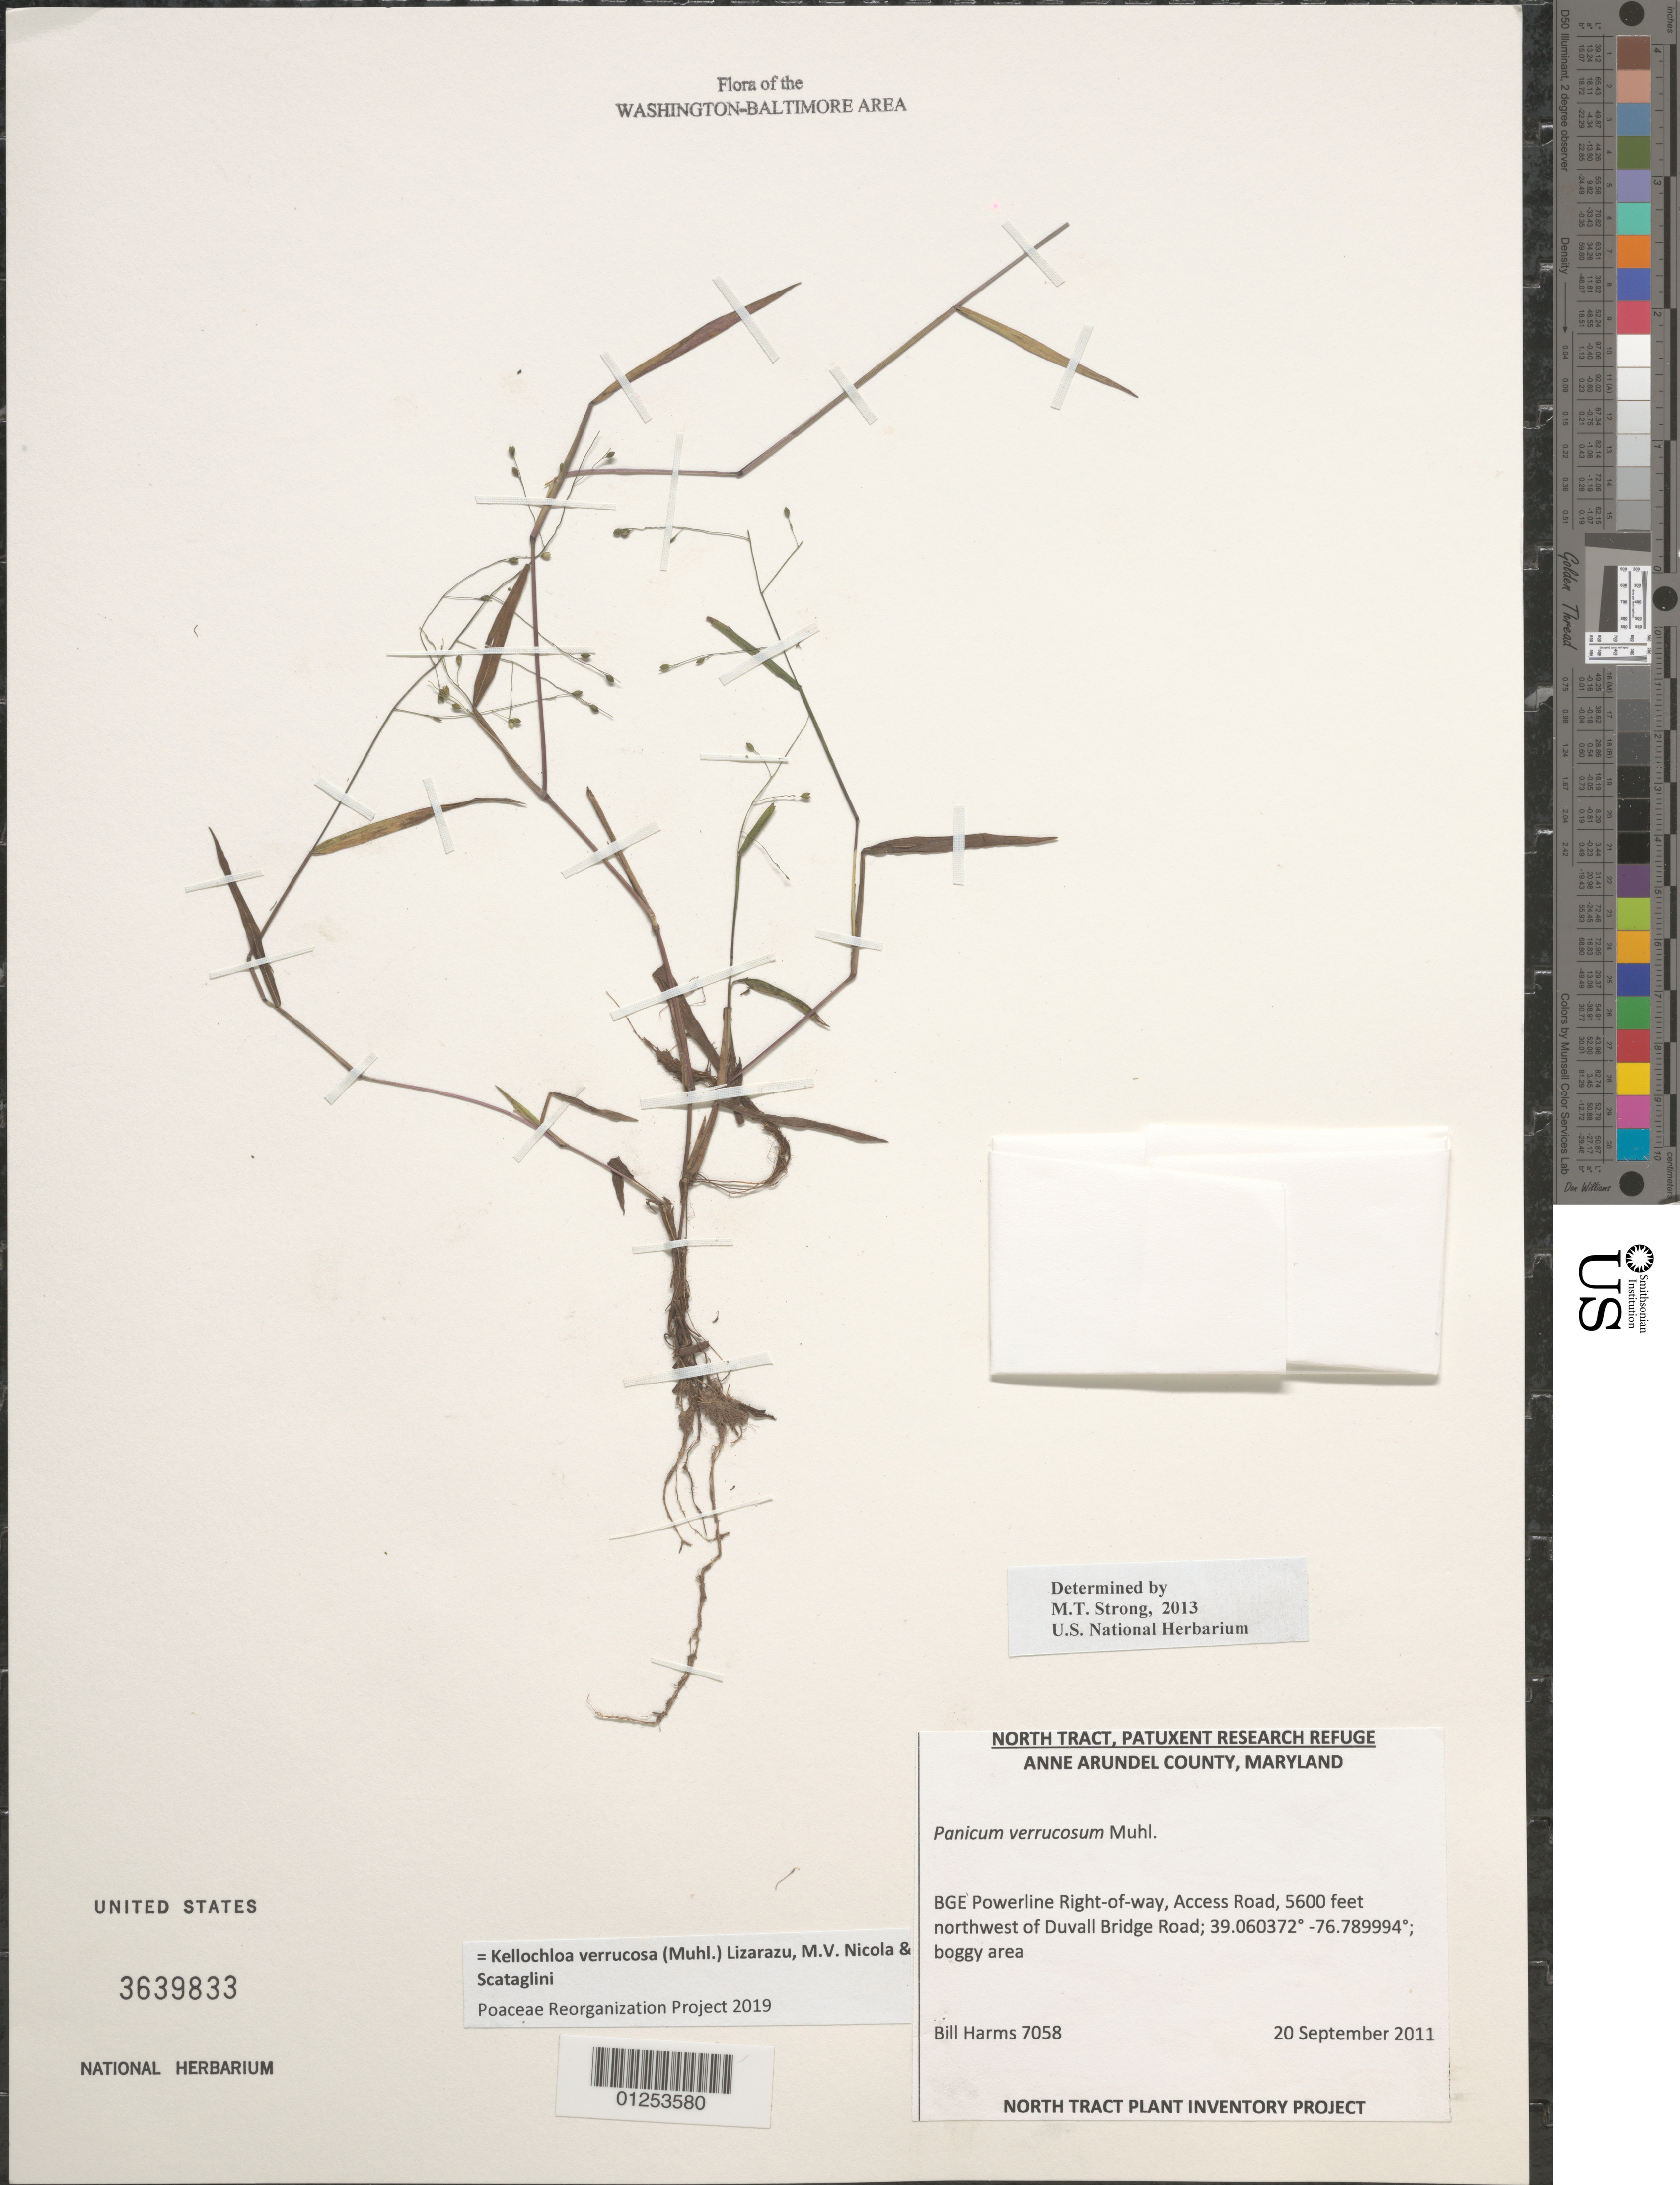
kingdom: Plantae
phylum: Tracheophyta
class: Liliopsida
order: Poales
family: Poaceae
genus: Panicum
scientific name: Panicum verrucosum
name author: Muhl.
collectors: B. Harms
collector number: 7058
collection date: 2011-09-20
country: United States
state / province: Maryland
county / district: Anne Arundel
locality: BGE Powerline Right of way, Access Road, 5600 feet northwest of Duvall Bridge Road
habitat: Boggy area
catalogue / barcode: US 3639833